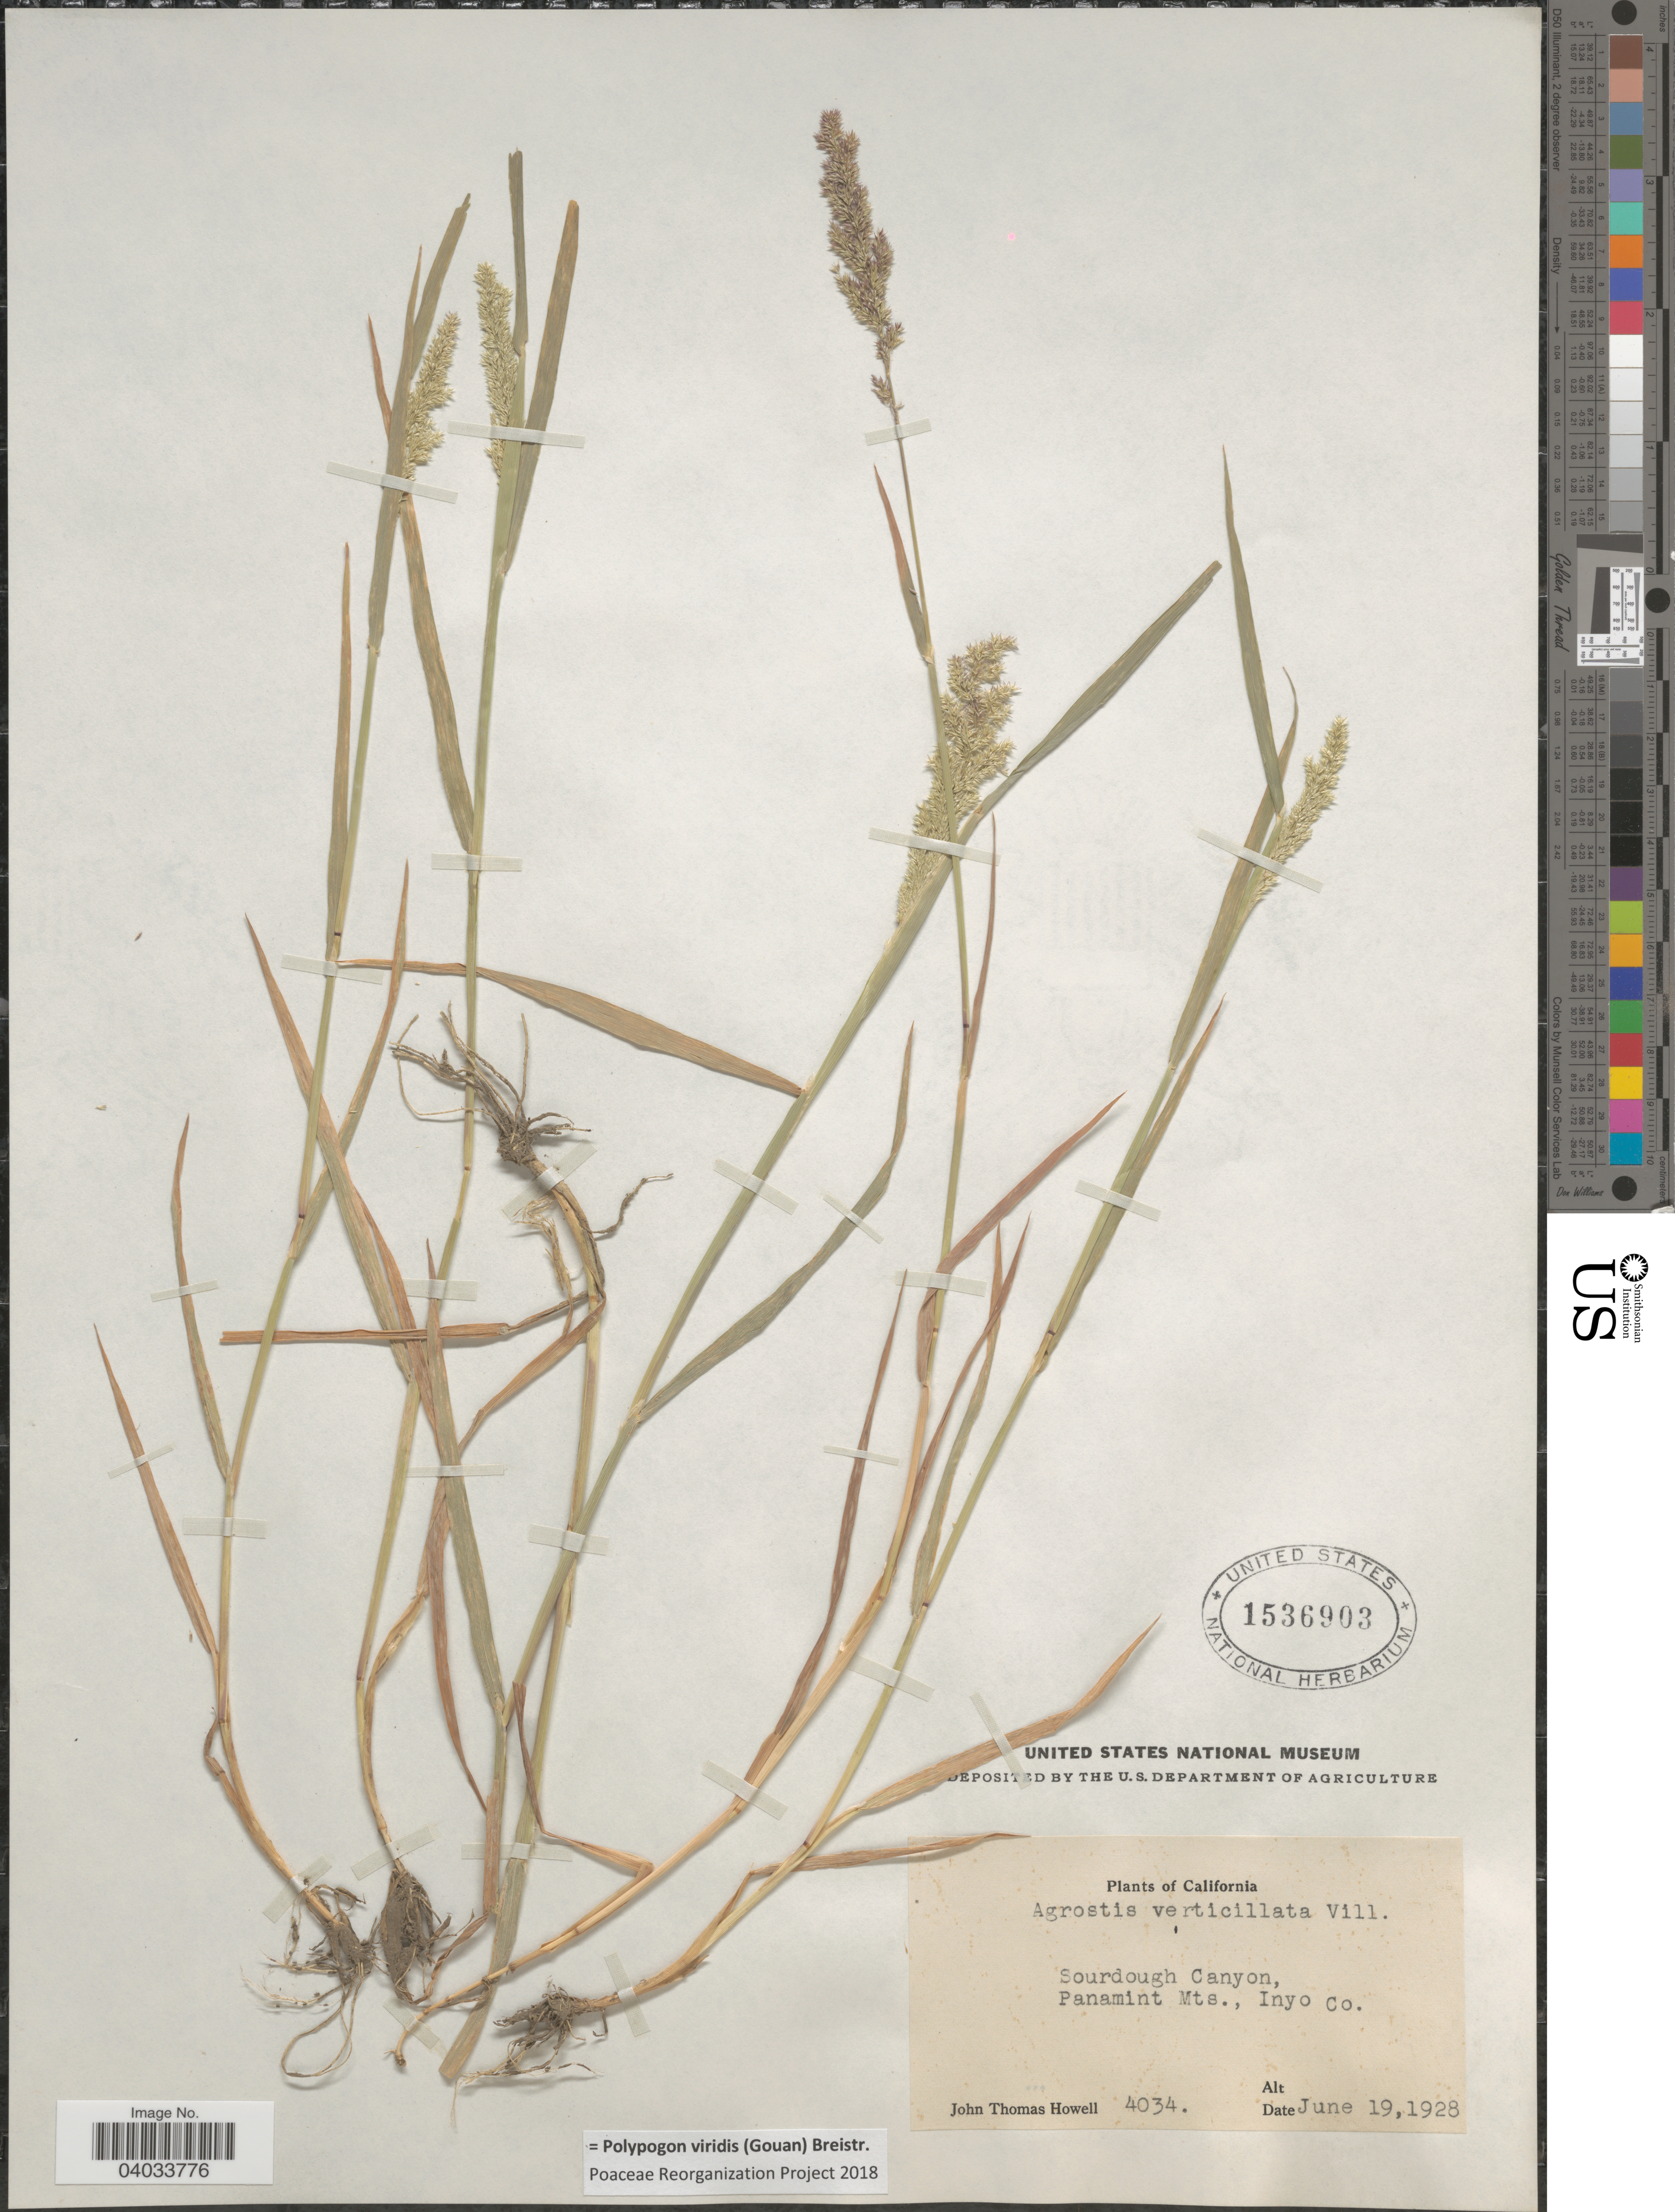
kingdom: Plantae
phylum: Tracheophyta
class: Liliopsida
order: Poales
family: Poaceae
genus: Polypogon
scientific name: Polypogon viridis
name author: (Gouan) Breistroffer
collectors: J. T. Howell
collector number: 4034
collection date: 1928-06-19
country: United States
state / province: California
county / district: Inyo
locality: Sourdough Canyon, Panamint Mts., Inyo Co.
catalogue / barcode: US 1536903